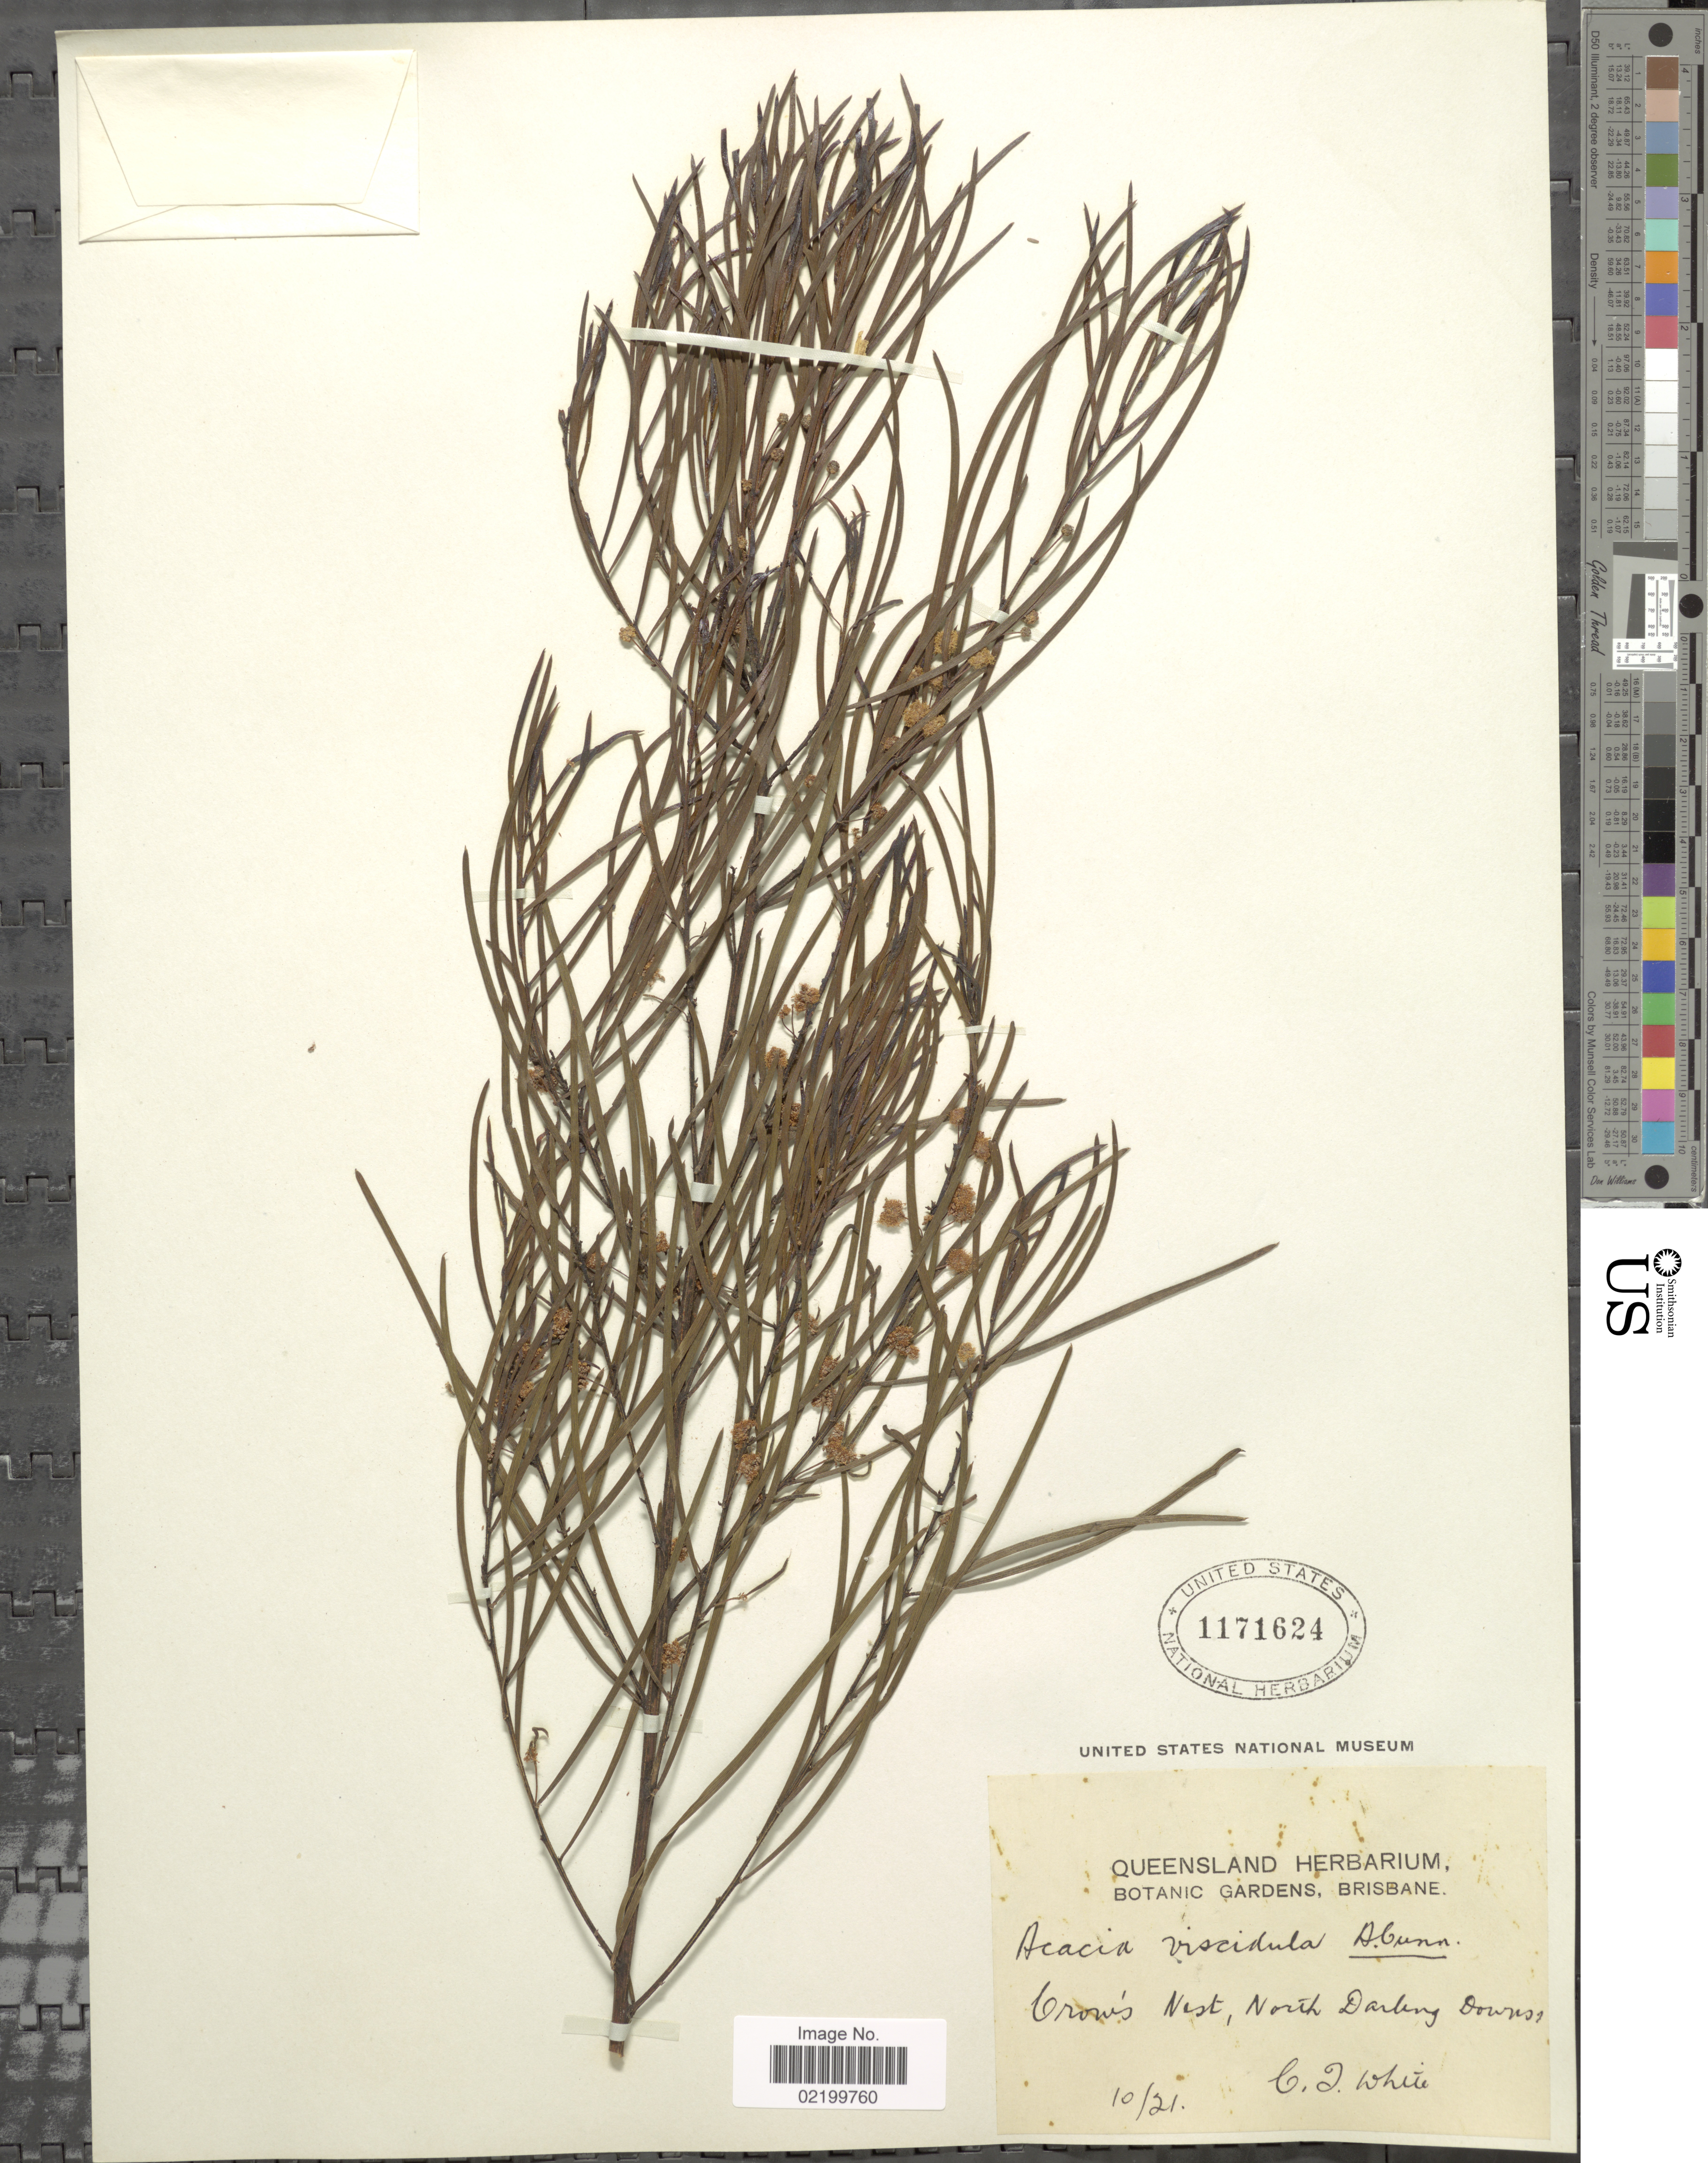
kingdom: Plantae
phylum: Tracheophyta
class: Magnoliopsida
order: Fabales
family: Fabaceae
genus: Acacia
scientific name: Acacia viscidula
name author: Benth.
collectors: C. D. White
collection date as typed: Transcribed d/m/y: /10/21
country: Australia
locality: Crows Nest, North Darling Downs.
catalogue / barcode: US 1171624